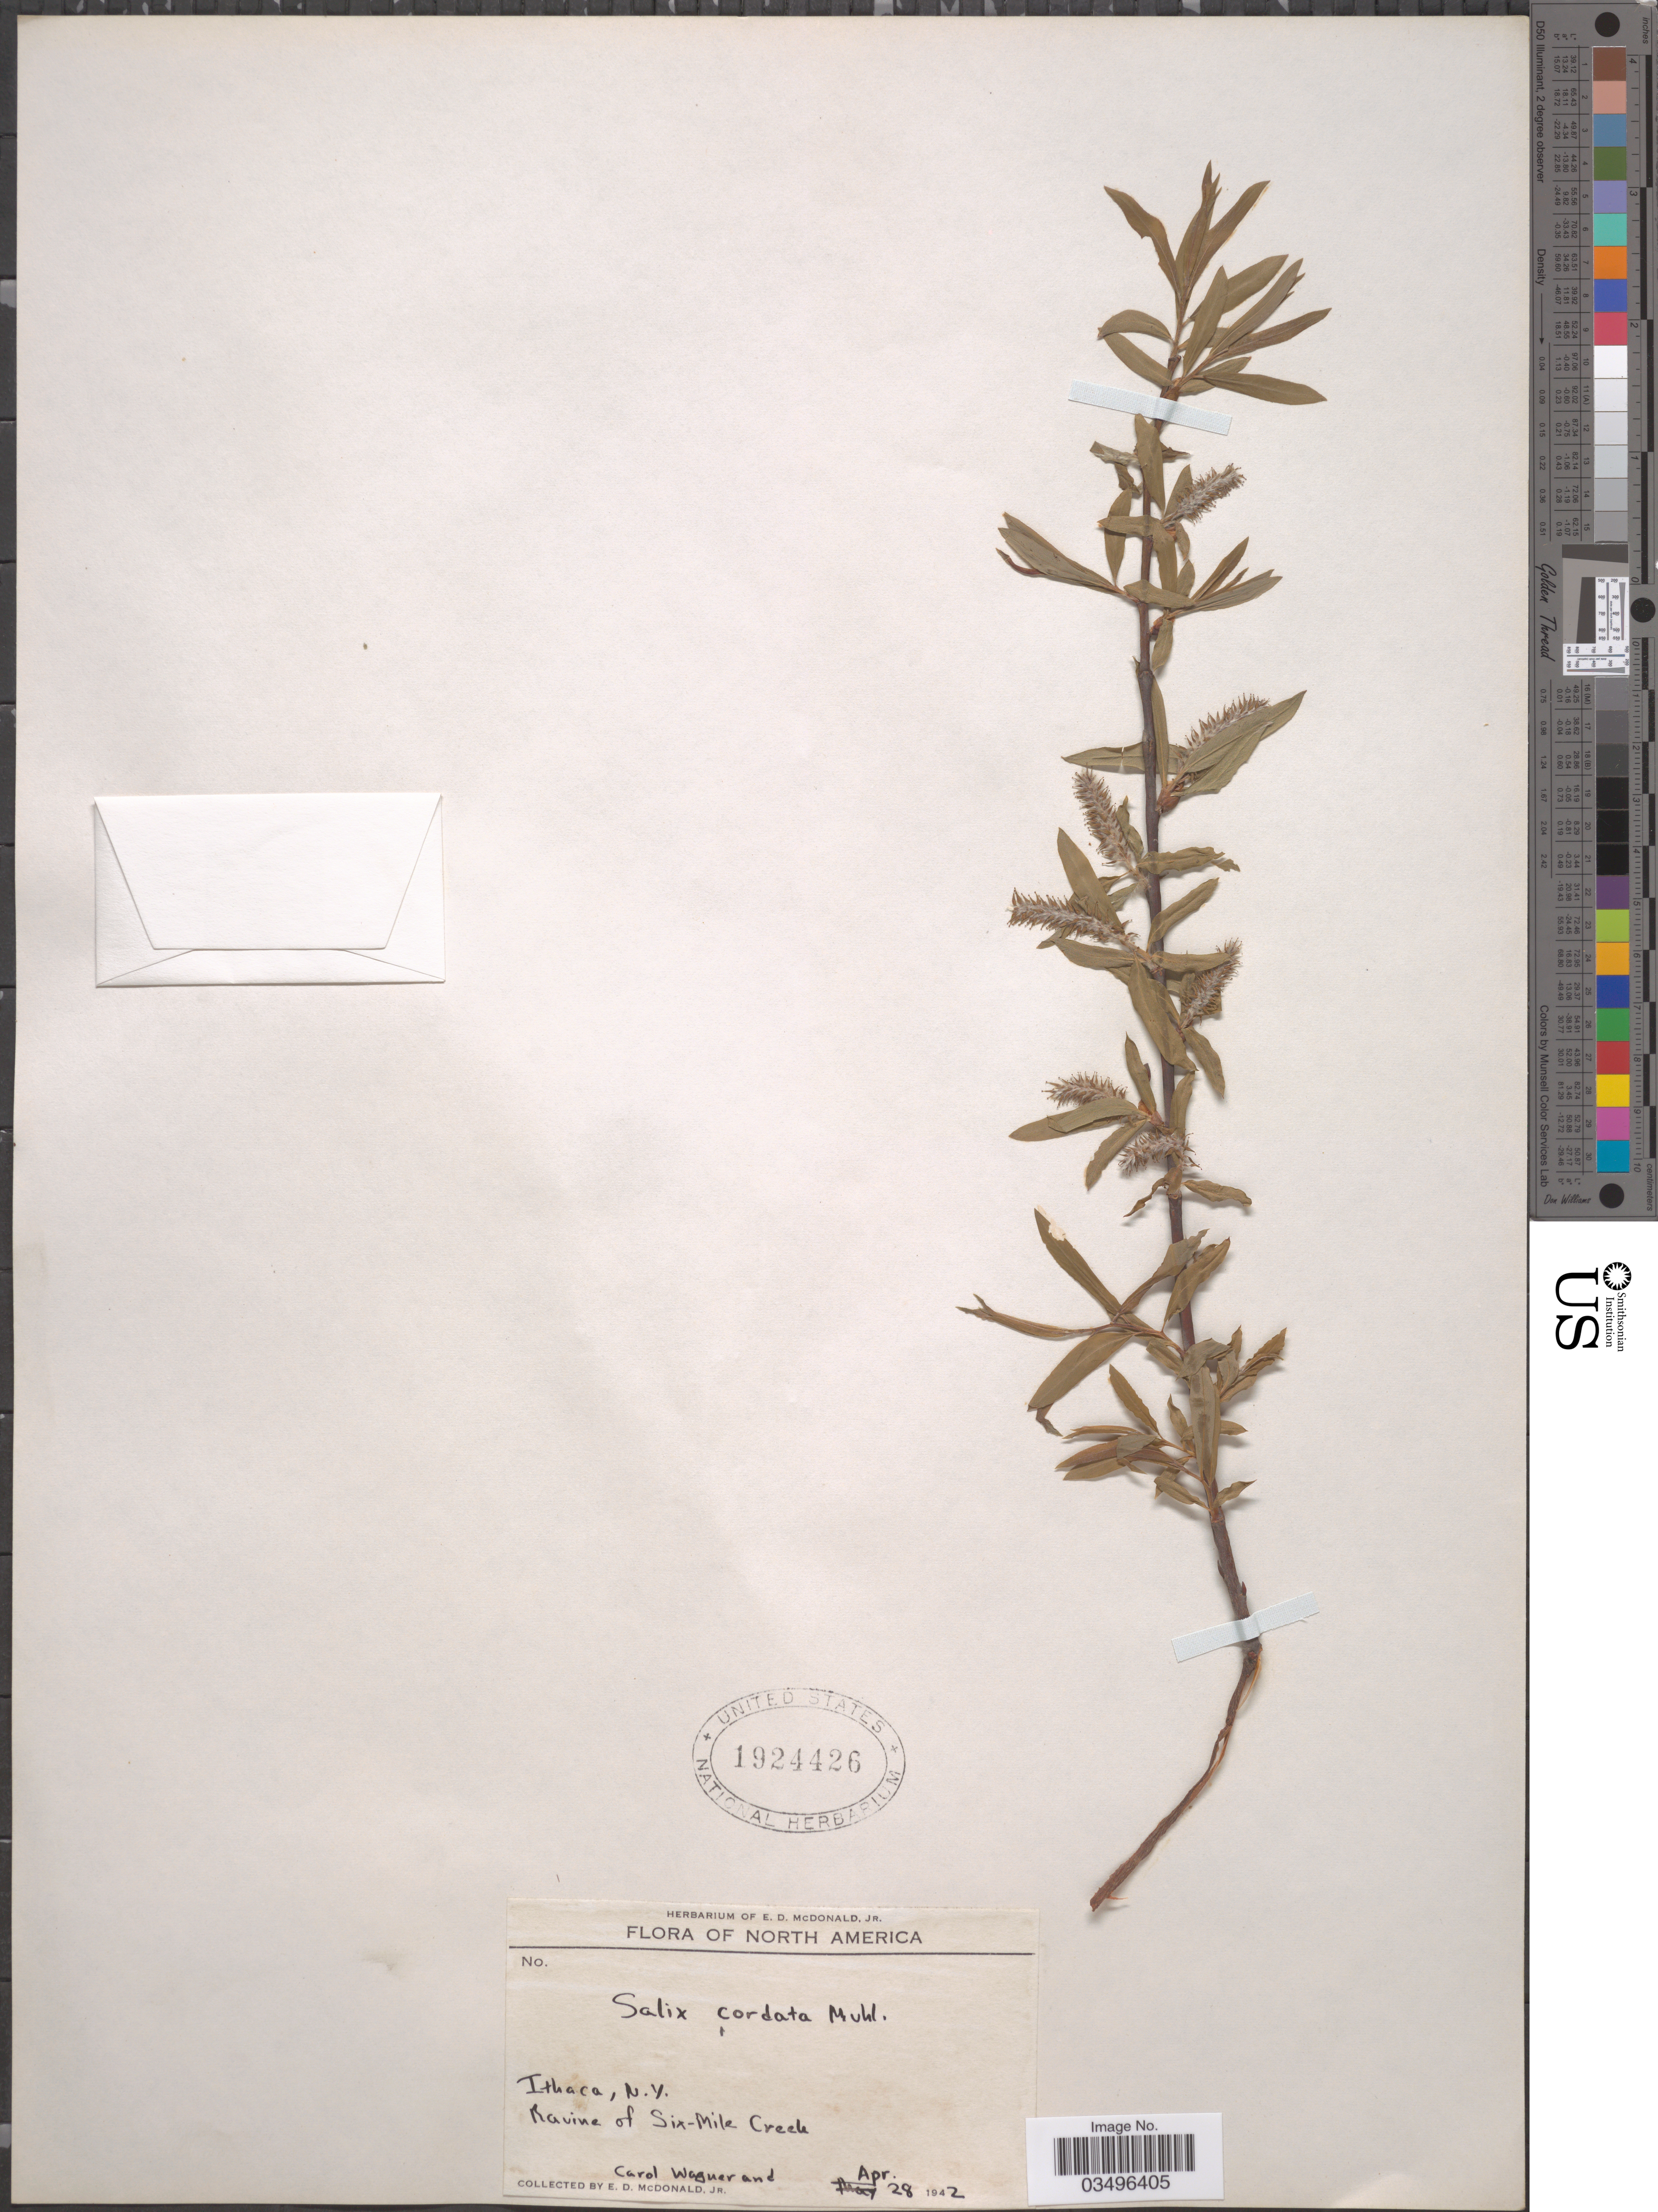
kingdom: Plantae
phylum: Tracheophyta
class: Magnoliopsida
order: Malpighiales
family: Salicaceae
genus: Salix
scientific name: Salix cordata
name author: Michx.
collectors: C. Wagner & E. D. McDonald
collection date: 1942-04-28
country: United States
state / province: New York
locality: Ithaca. Ravine of Six-Mile Creek.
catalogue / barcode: US 1924426